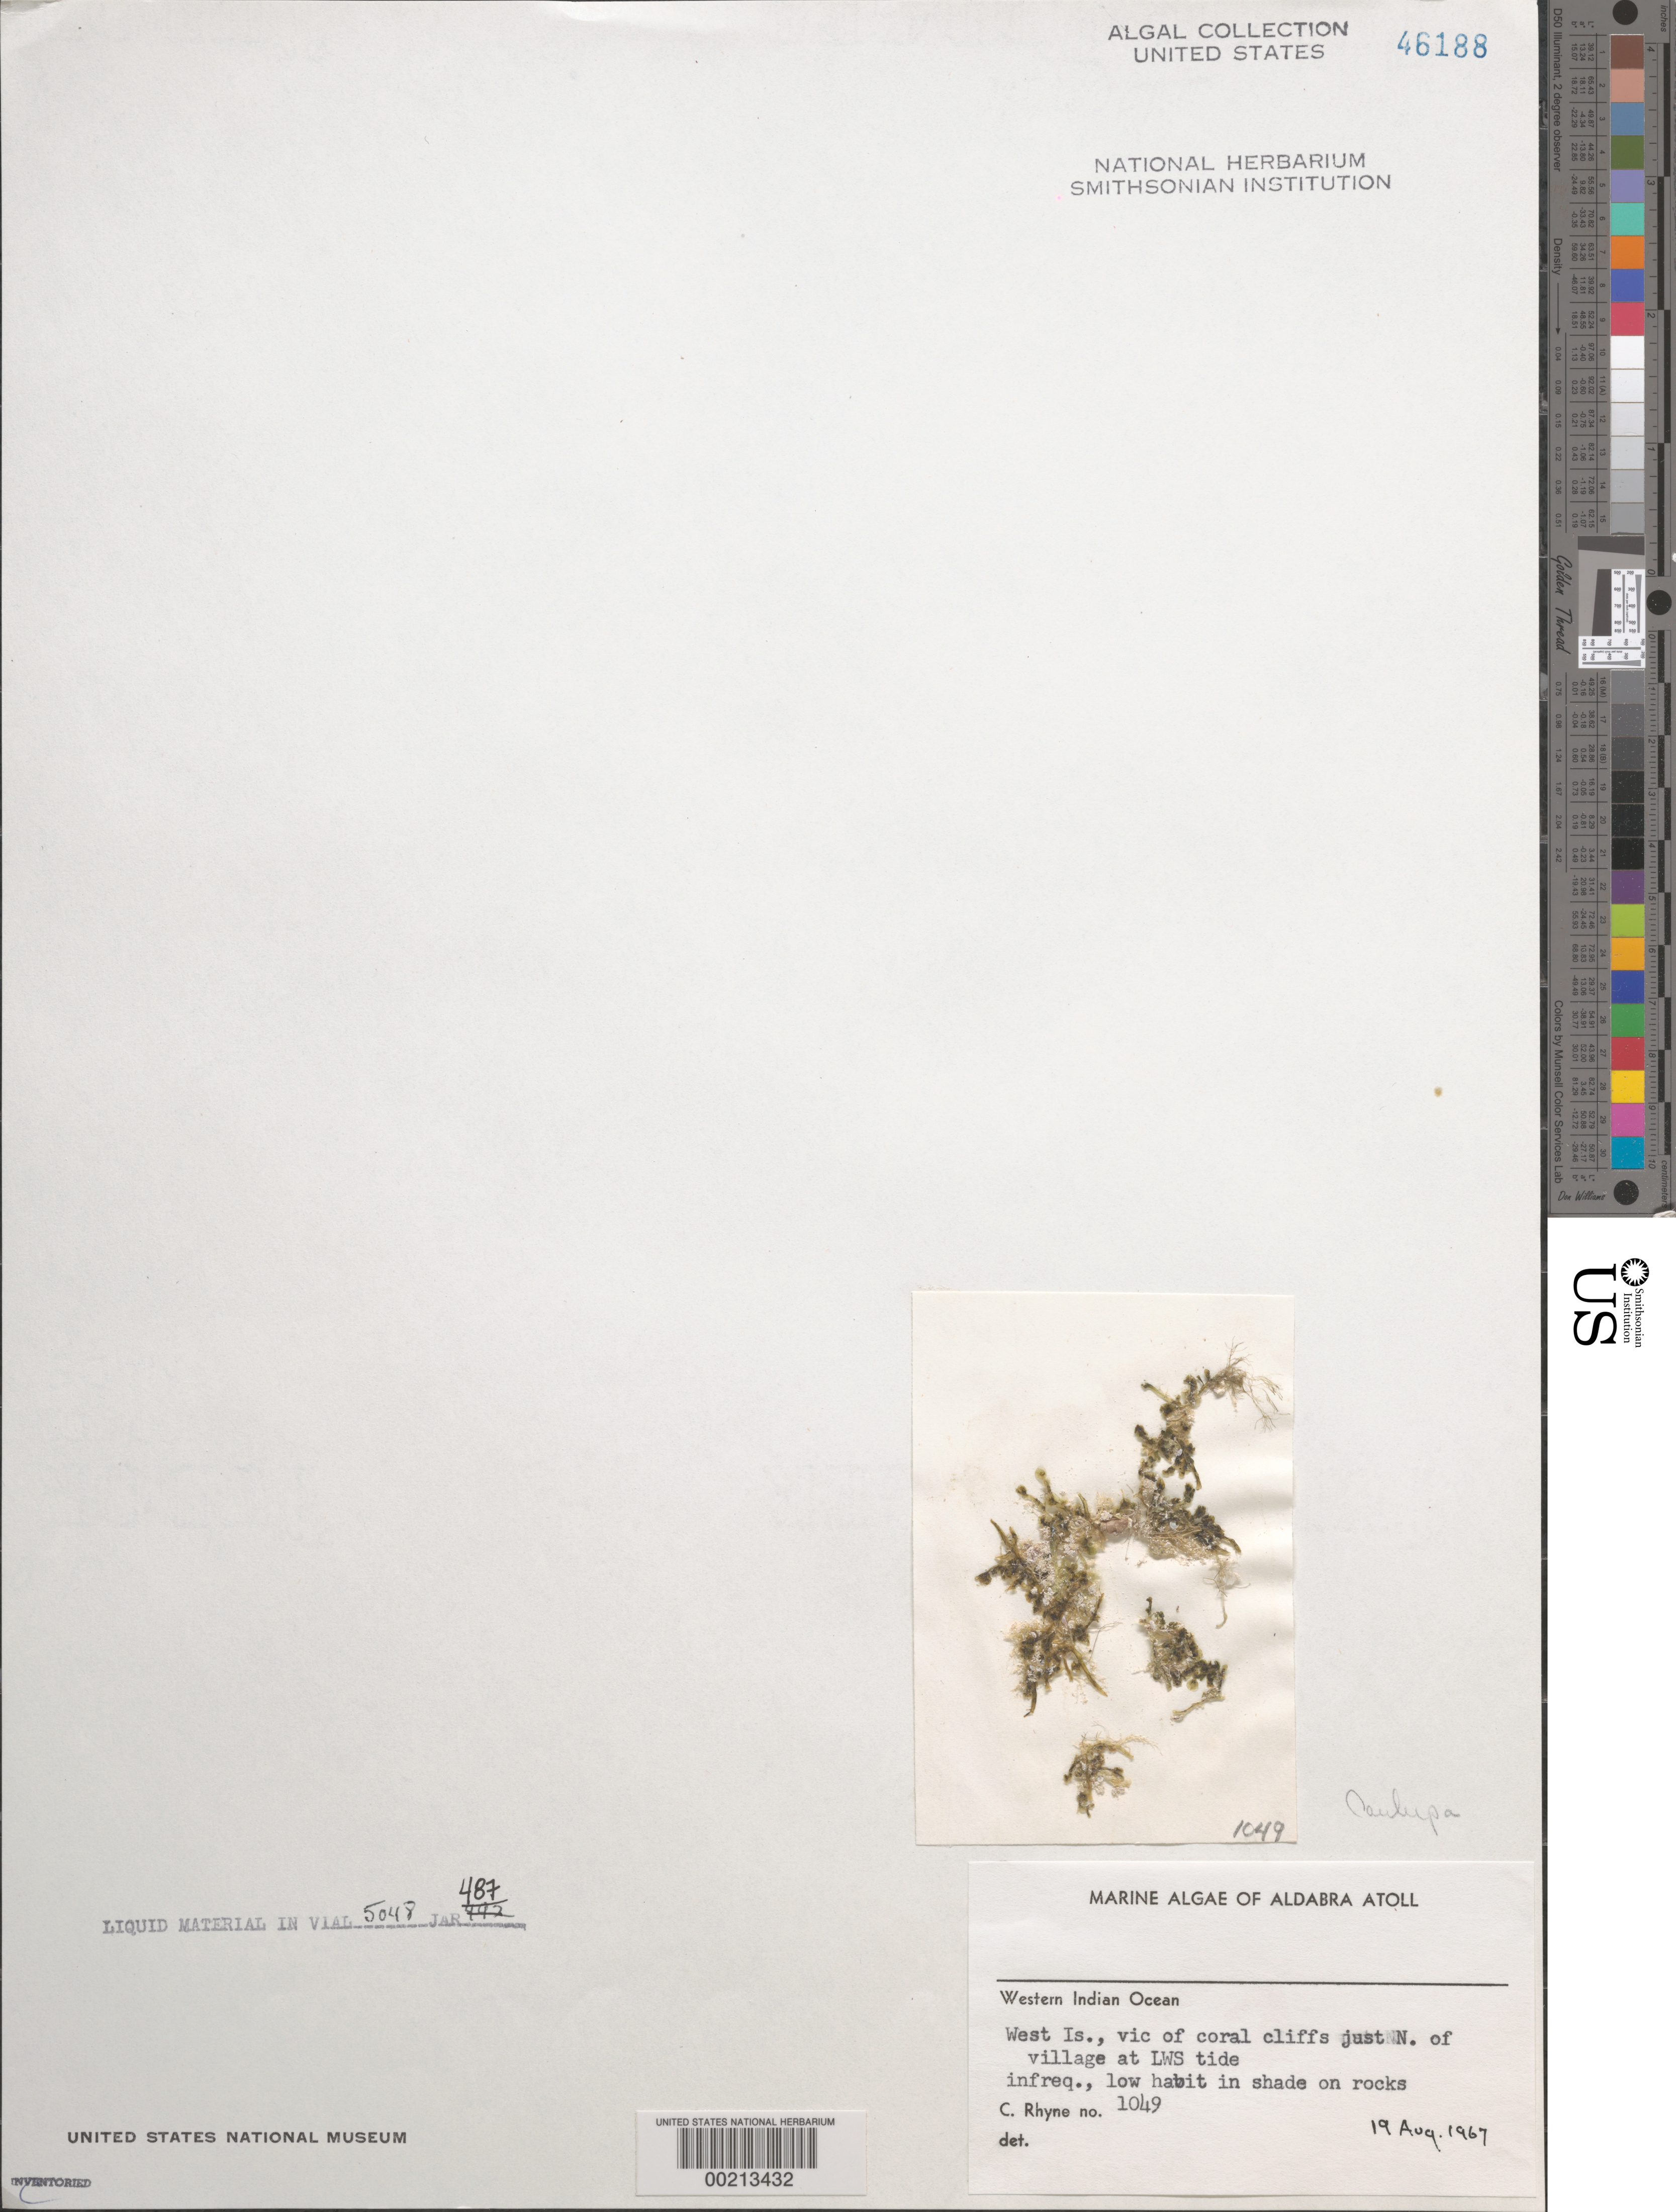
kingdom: Plantae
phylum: Chlorophyta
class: Ulvophyceae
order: Bryopsidales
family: Caulerpaceae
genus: Caulerpa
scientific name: Caulerpa sp.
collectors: C. Rhyne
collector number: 1049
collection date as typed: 19 Aug 1967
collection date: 1967-08-19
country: Seychelles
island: Aldabra Atoll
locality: West Islet, Just north of West Point Village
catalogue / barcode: US 46188